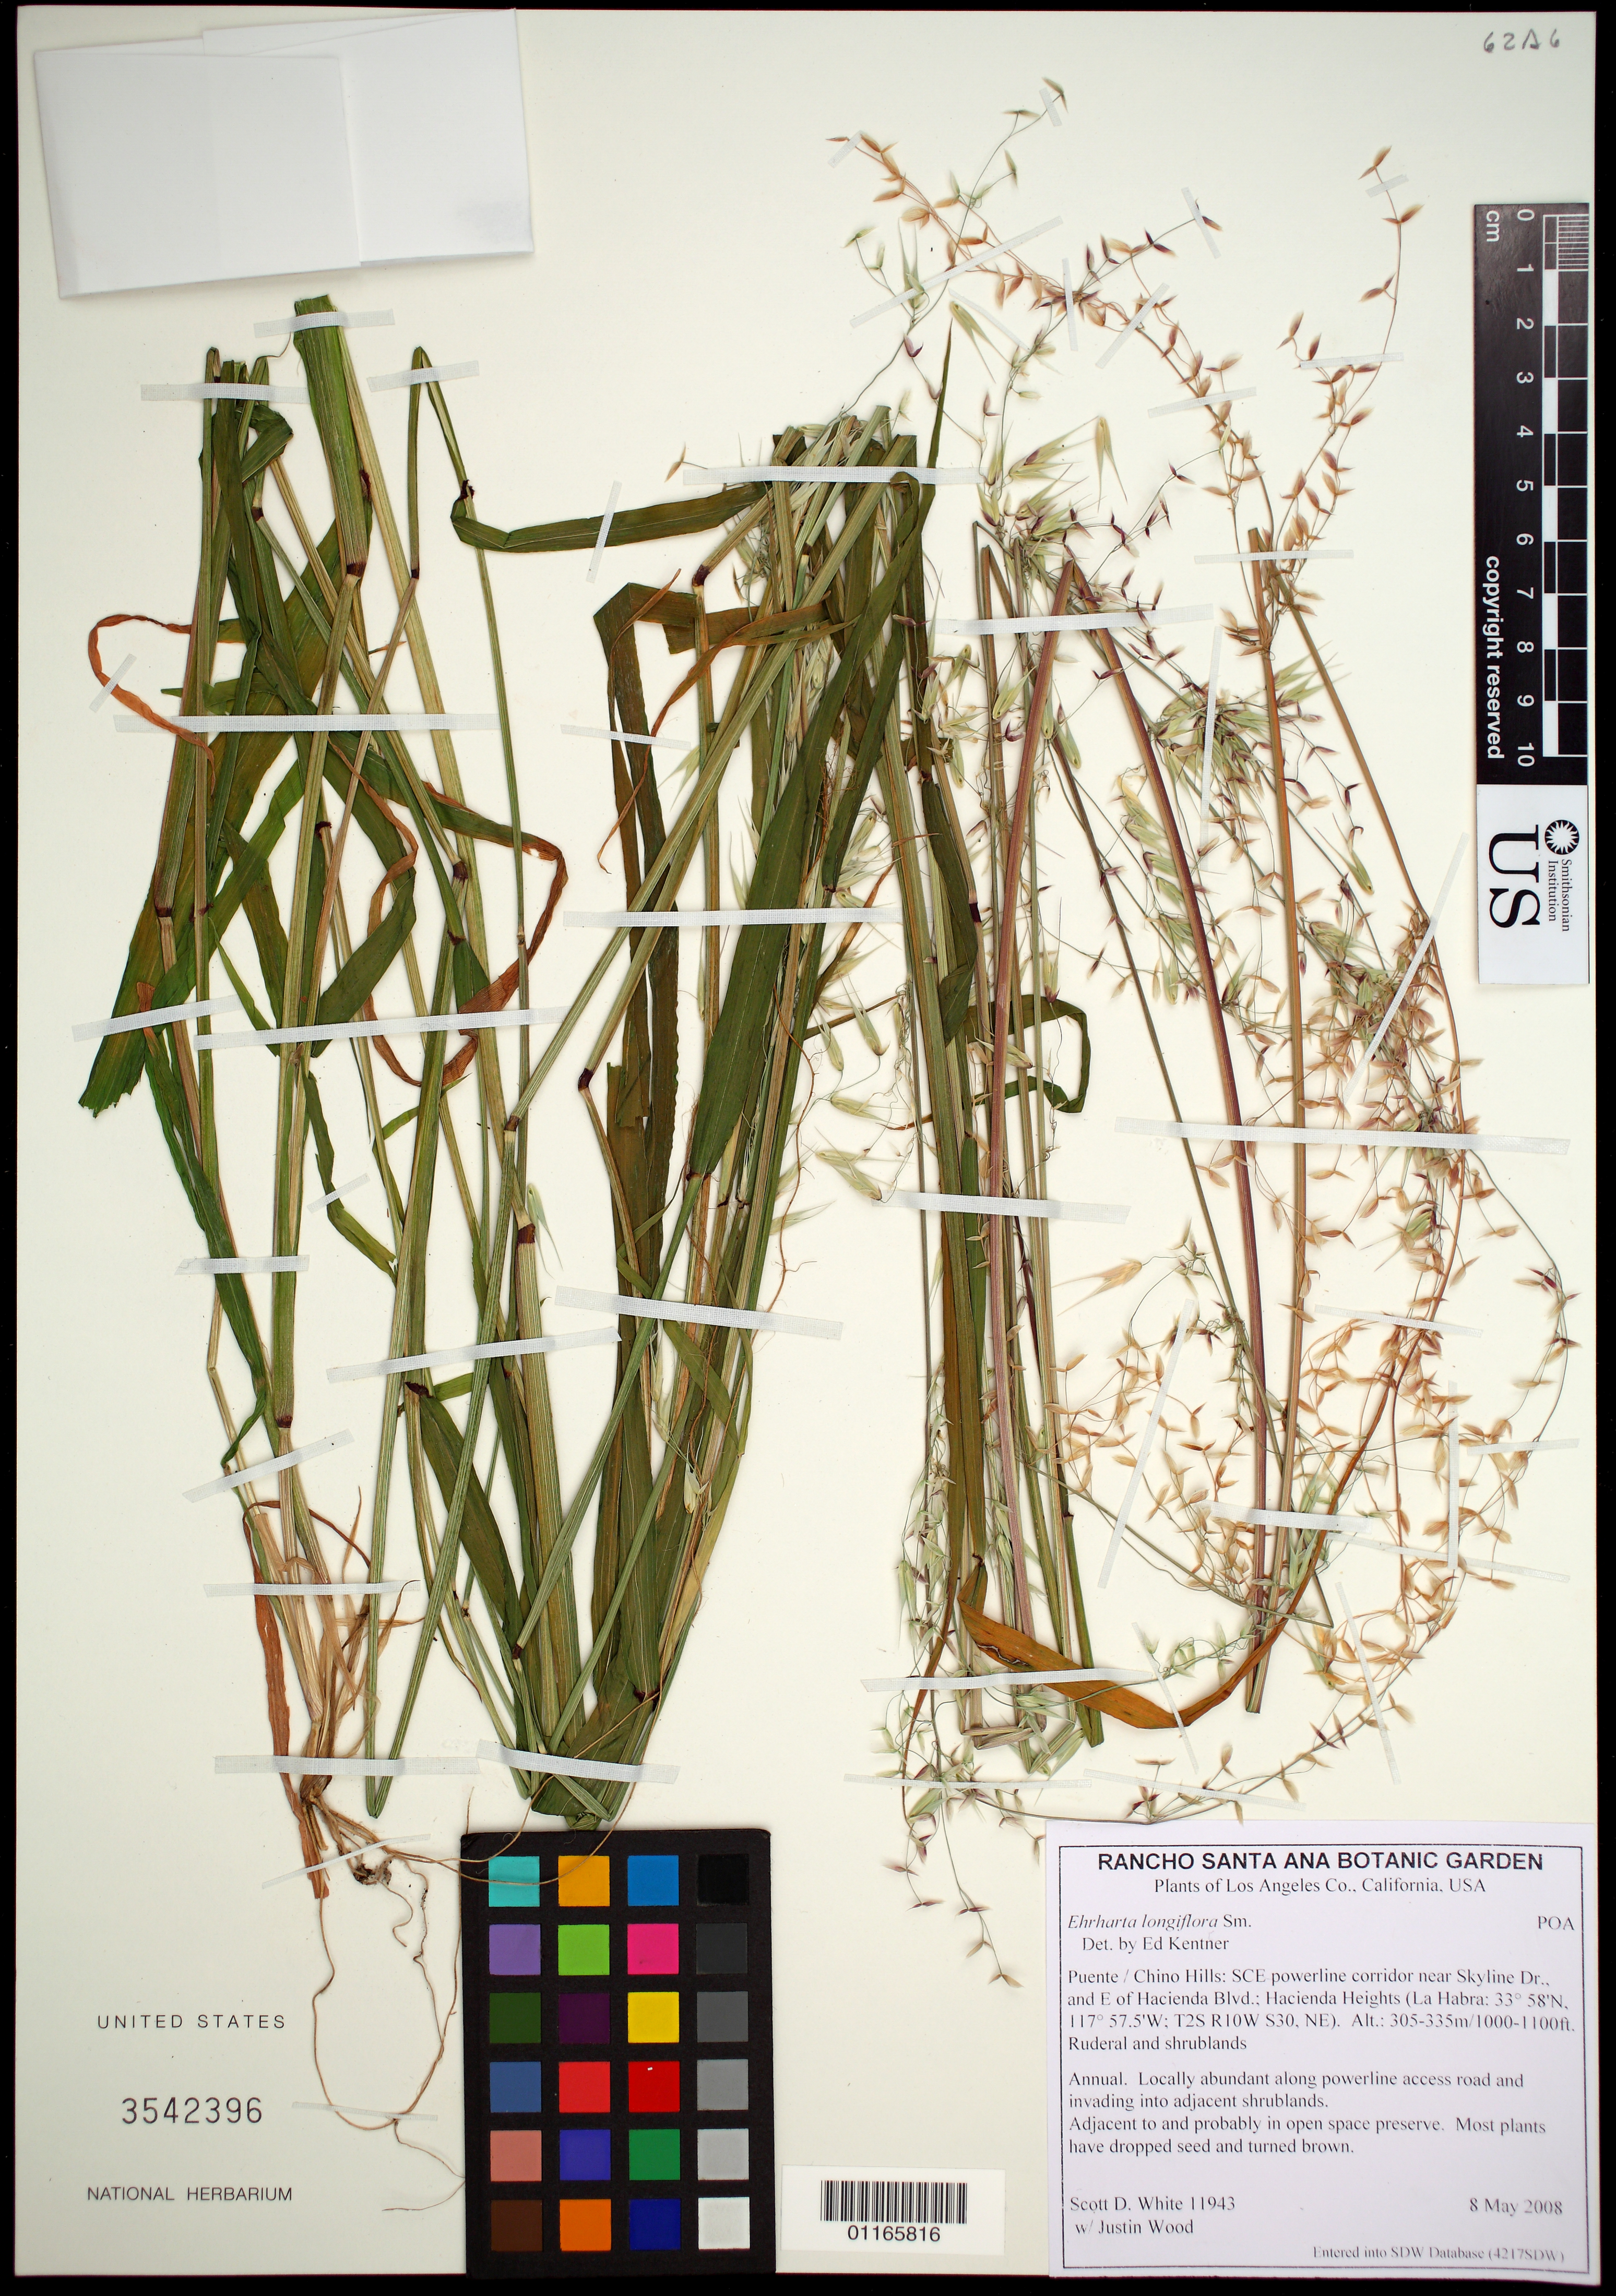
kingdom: Plantae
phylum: Tracheophyta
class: Liliopsida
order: Poales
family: Poaceae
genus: Ehrharta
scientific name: Ehrharta longiflora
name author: Sm.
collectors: S. White & J. Wood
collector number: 11943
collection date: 2008-05-08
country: United States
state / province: California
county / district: Los Angeles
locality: Puente/Chino Hills: SCE powerline corridor near Skyline Dr., and E of Hacienda Blvd.; Hacienda Heights (La Habra: T2S R10W S30, NE)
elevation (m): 305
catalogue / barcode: US 3542396